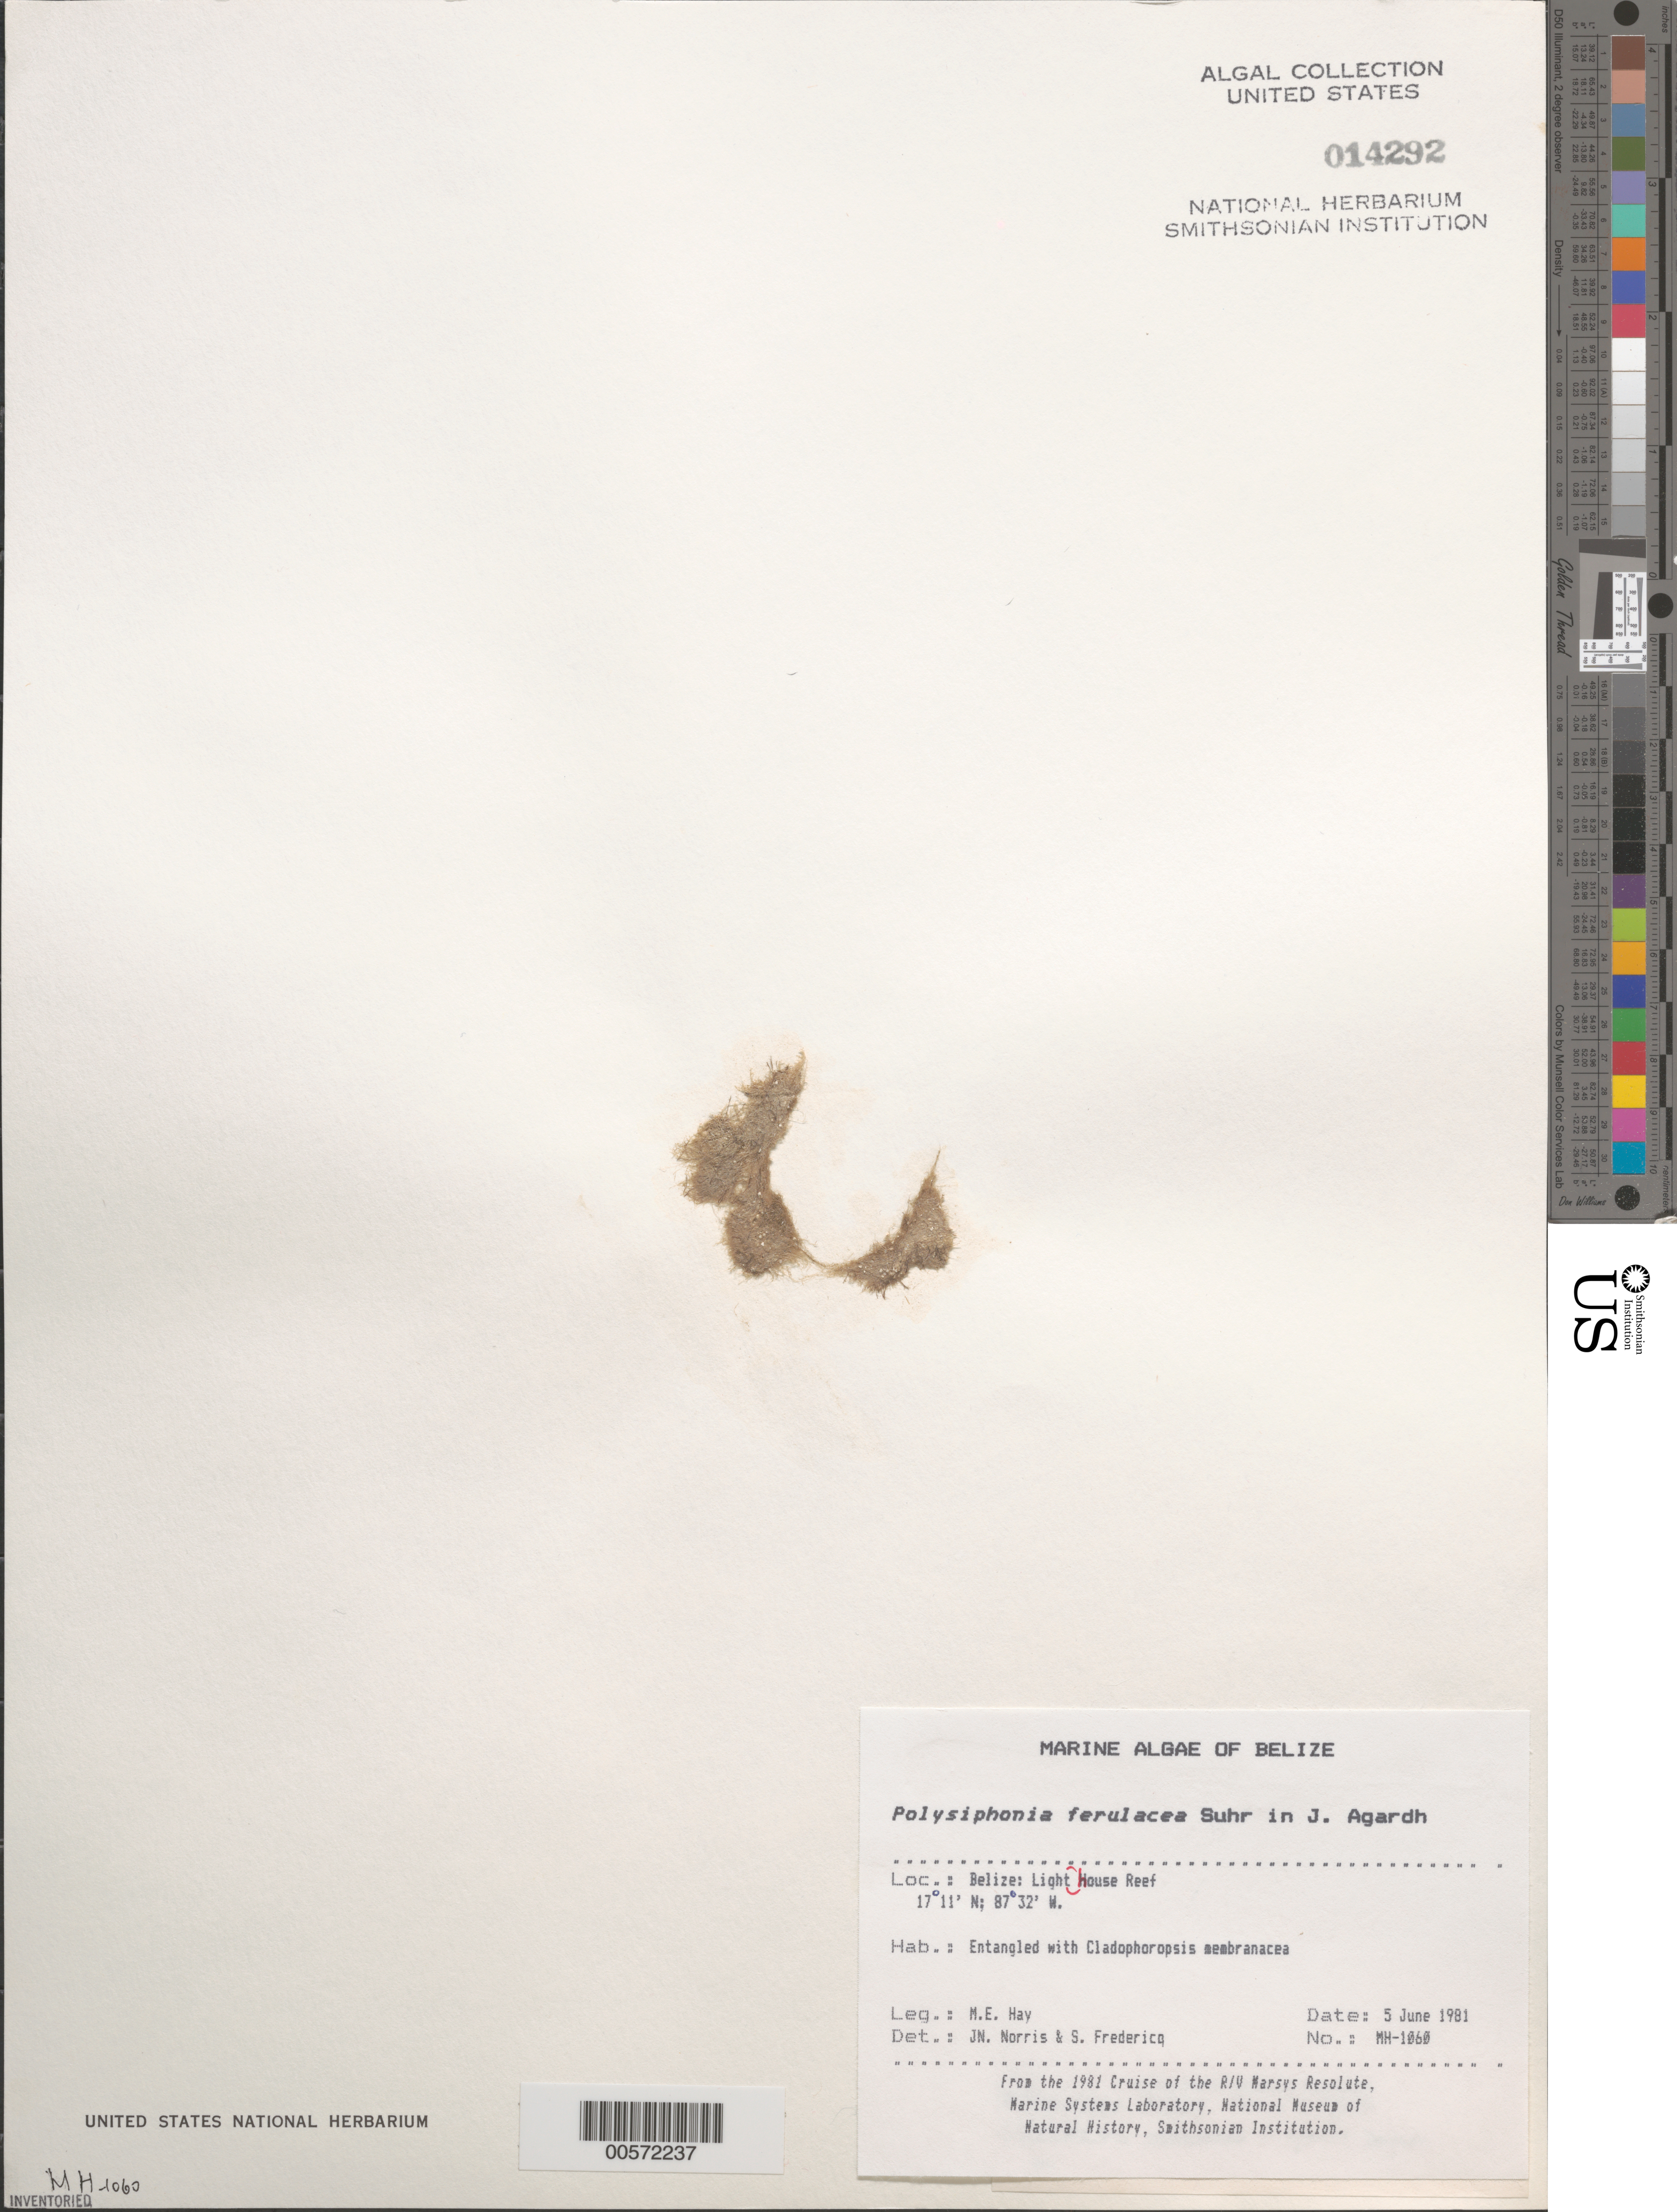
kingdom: Plantae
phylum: Rhodophyta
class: Florideophyceae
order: Ceramiales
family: Rhodomelaceae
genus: Melanothamnus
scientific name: Melanothamnus ferulaceus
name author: (Suhr ex J. Agardh) Diaz-Tapia & Maggs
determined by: Algae name updating Project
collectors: M. E. Hay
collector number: MEH-1060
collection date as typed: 05 Jun 1981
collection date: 1981-06-05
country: Belize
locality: Lighthouse reef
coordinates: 17 11'N, 87 32'W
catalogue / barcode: US 14292